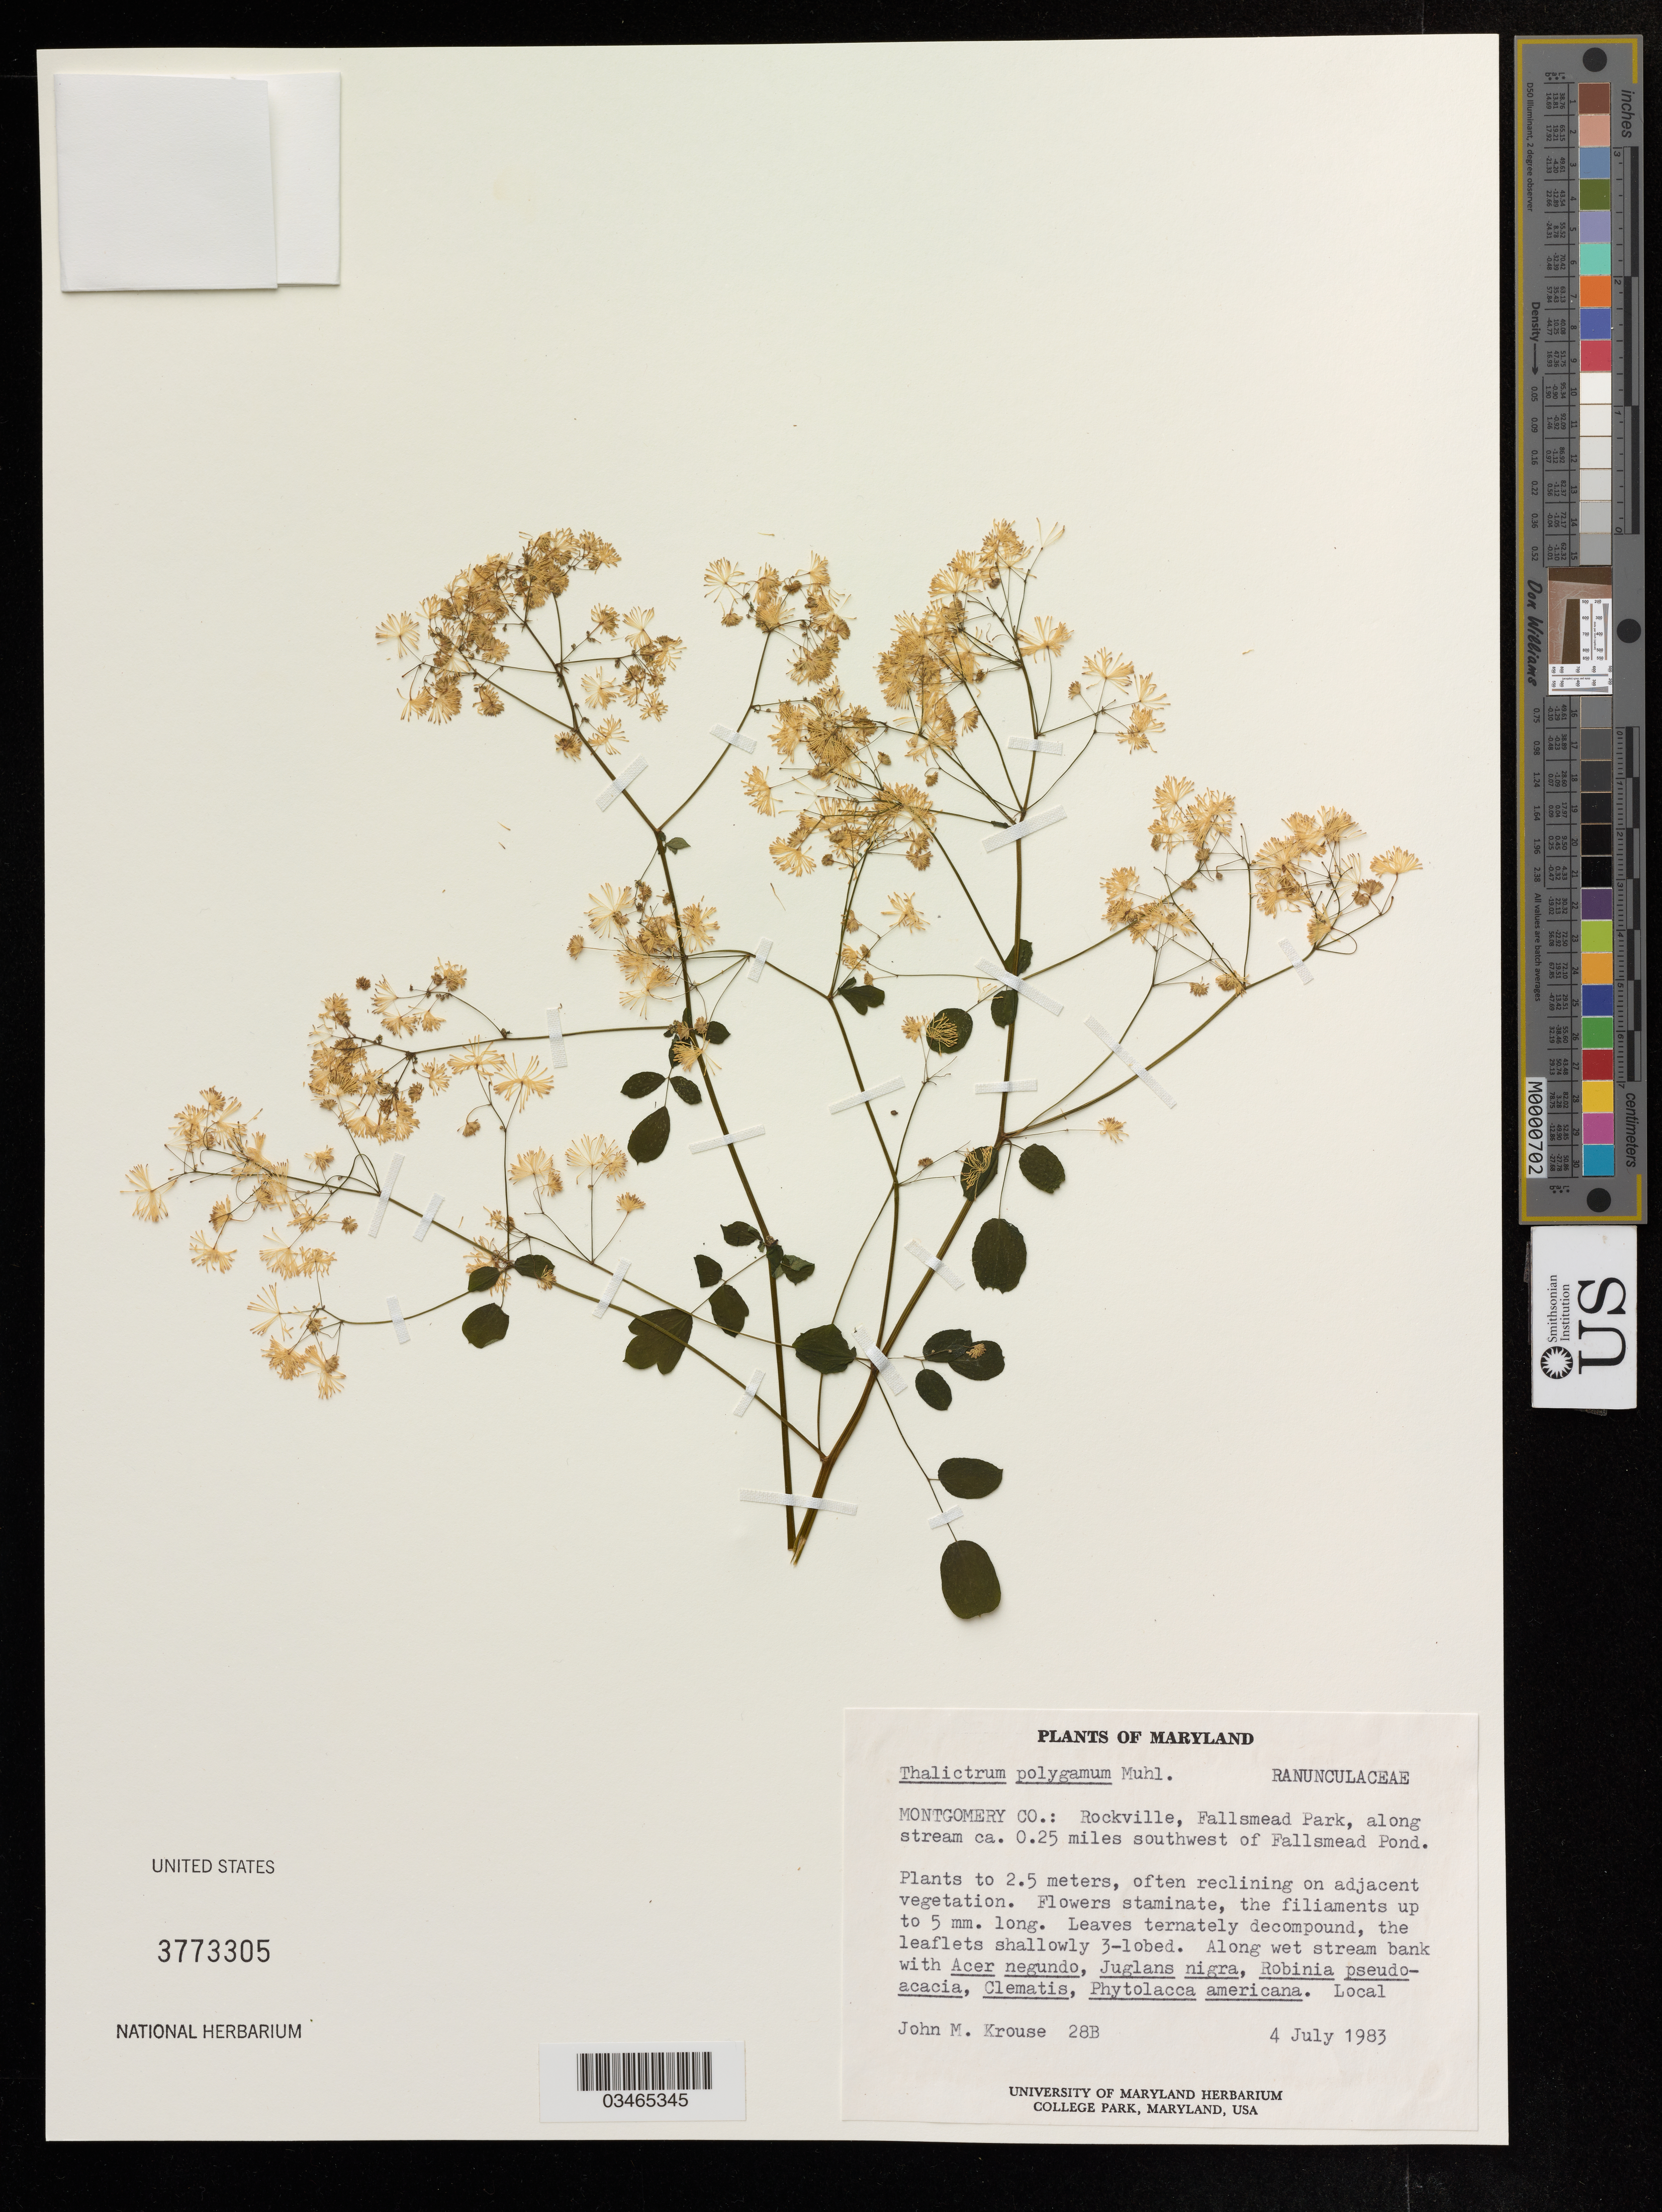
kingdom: Plantae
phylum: Tracheophyta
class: Magnoliopsida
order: Ranunculales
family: Ranunculaceae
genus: Thalictrum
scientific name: Thalictrum polygamum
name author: Muhl. ex Spreng.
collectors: M. Krouse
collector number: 28B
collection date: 1983-07-04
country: United States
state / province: Maryland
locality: Montgomery Co.: Rockville, Fallsmead Park, along stream ca. 0.25 miles southwest of Fallsmead Pond.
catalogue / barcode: US 3773305